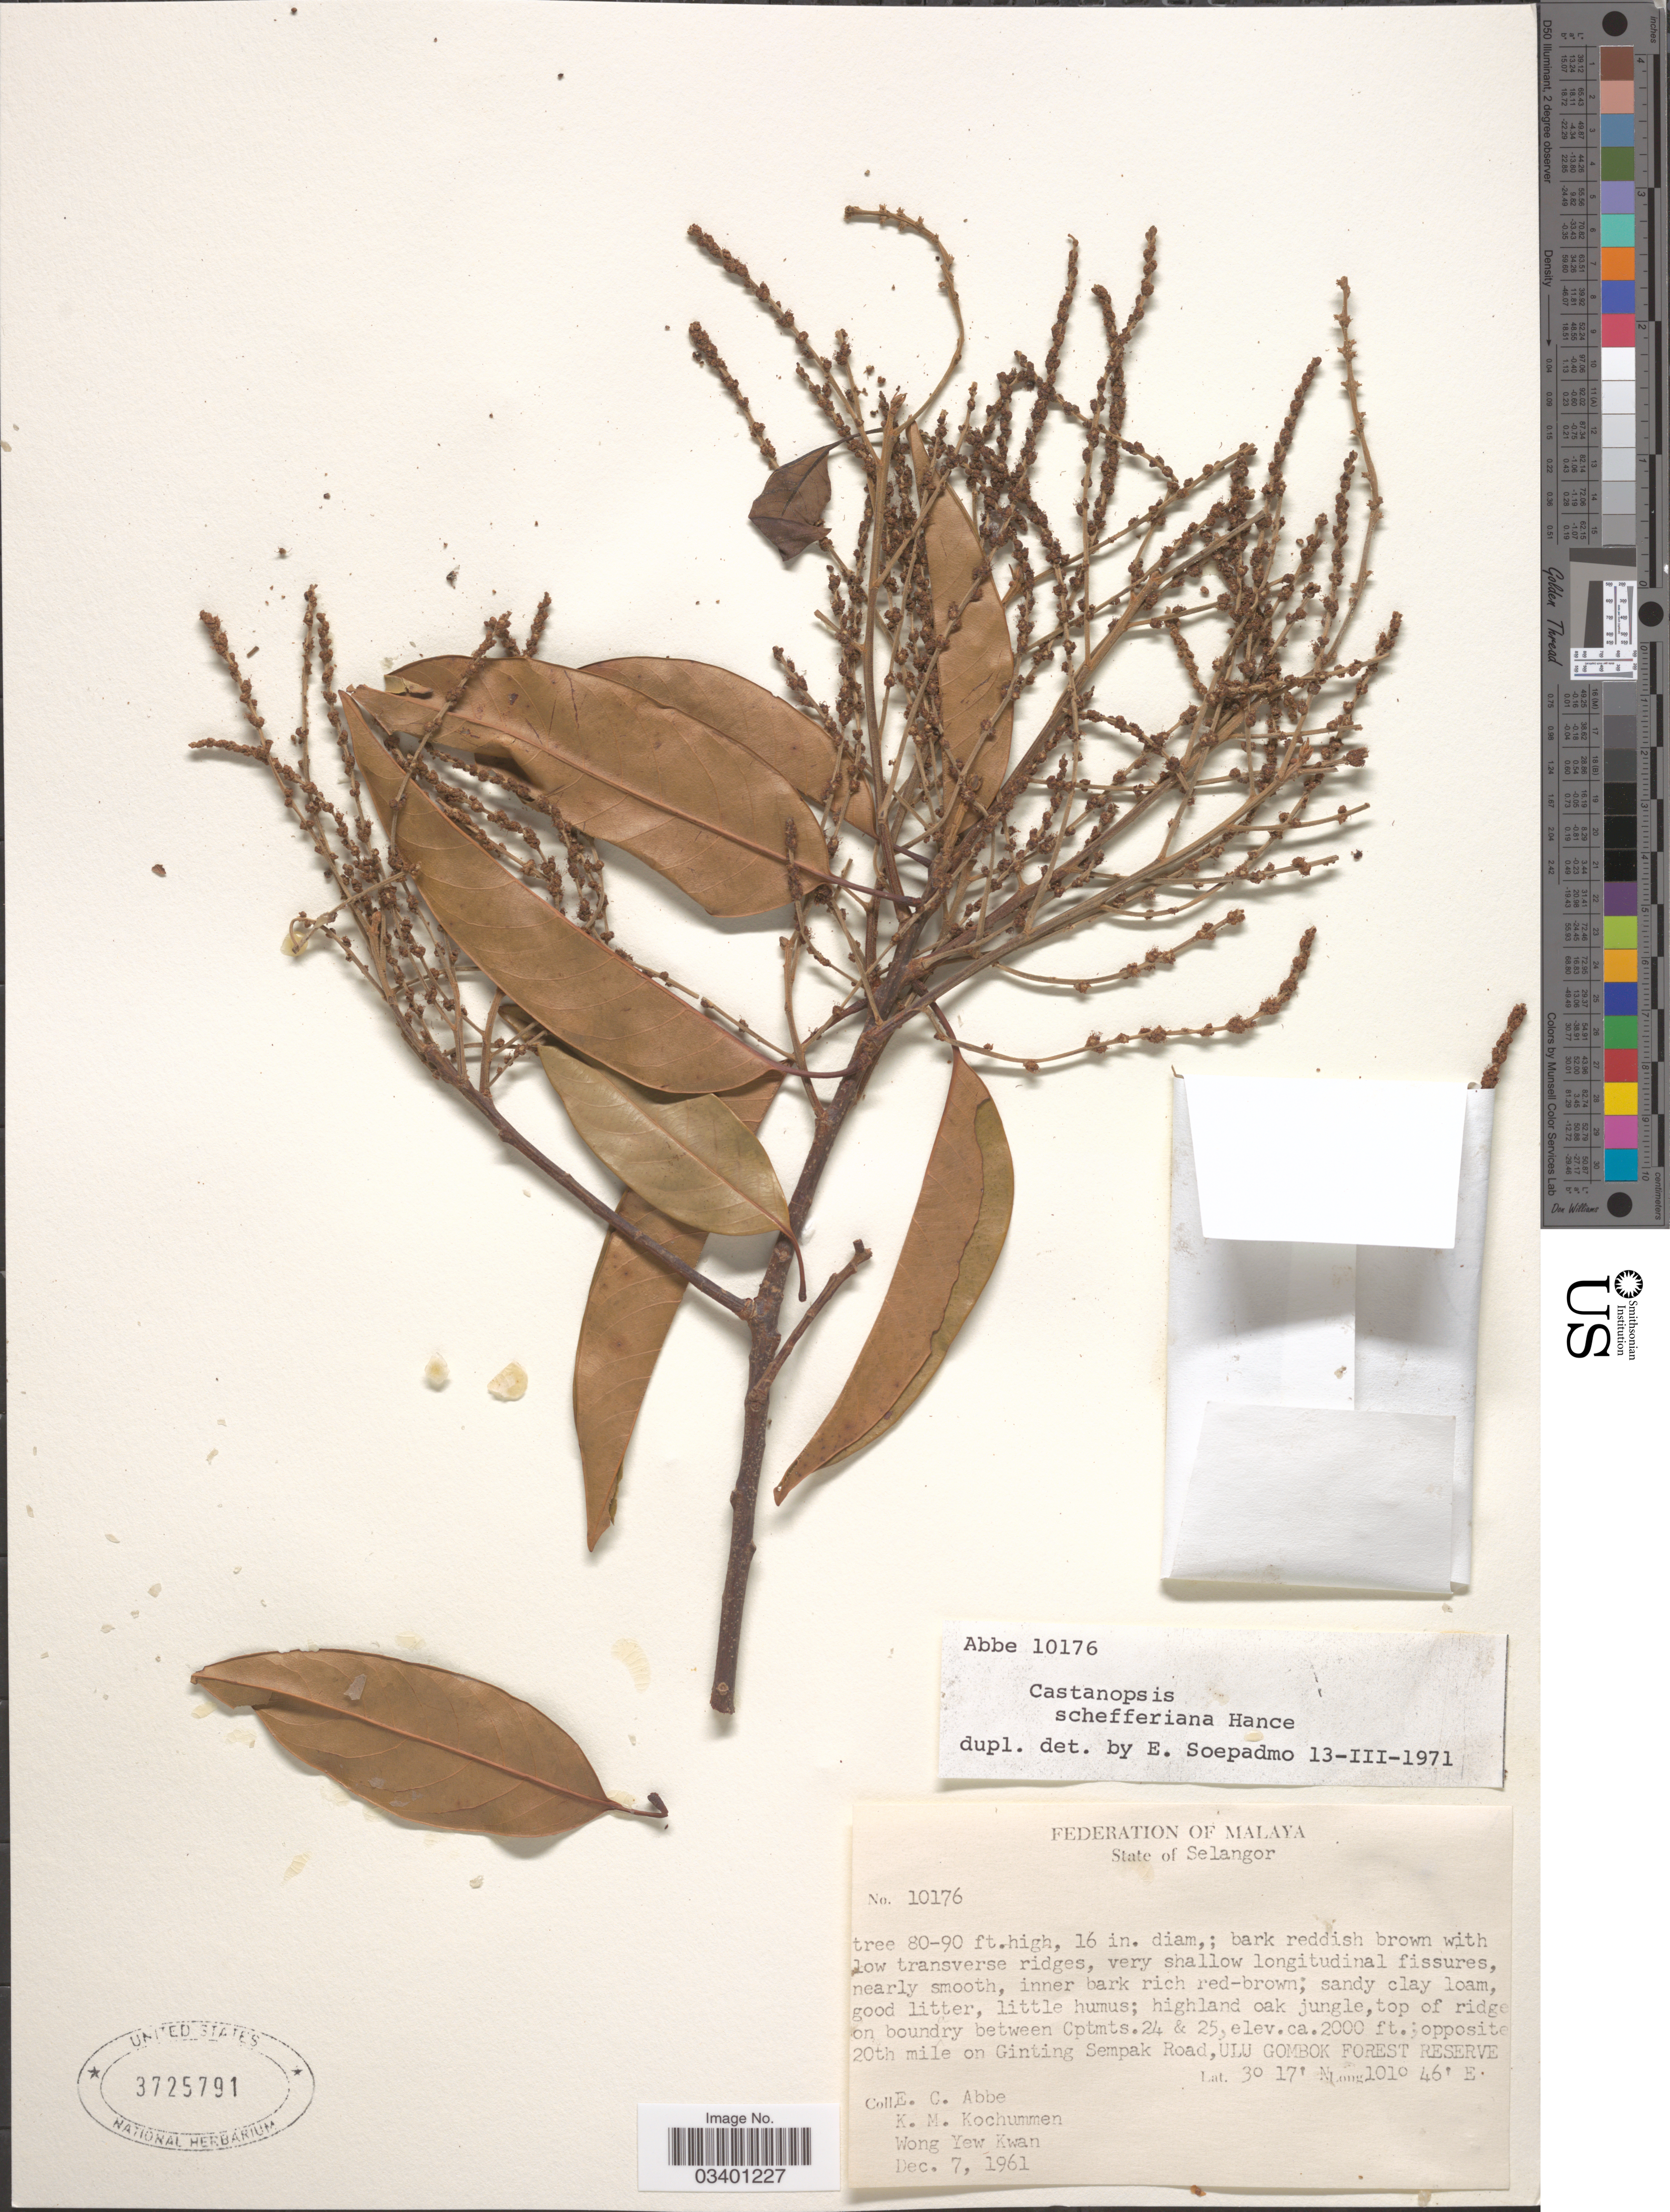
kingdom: Plantae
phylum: Tracheophyta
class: Magnoliopsida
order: Fagales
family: Fagaceae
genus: Castanopsis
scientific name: Castanopsis schefferiana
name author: Hance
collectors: E. C. Abbe, K. Kochummen & W. Kwan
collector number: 10176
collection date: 1961-12-07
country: Malaysia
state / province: Selangor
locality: Federation of Malaya. Highland oak jungle, top of ridge on boundary between Cptmts. 24 & 25. Opposite 20th mile on Ginting Sempak Road, Ulu Gombok Forest Reserve.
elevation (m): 610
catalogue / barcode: US 3725791